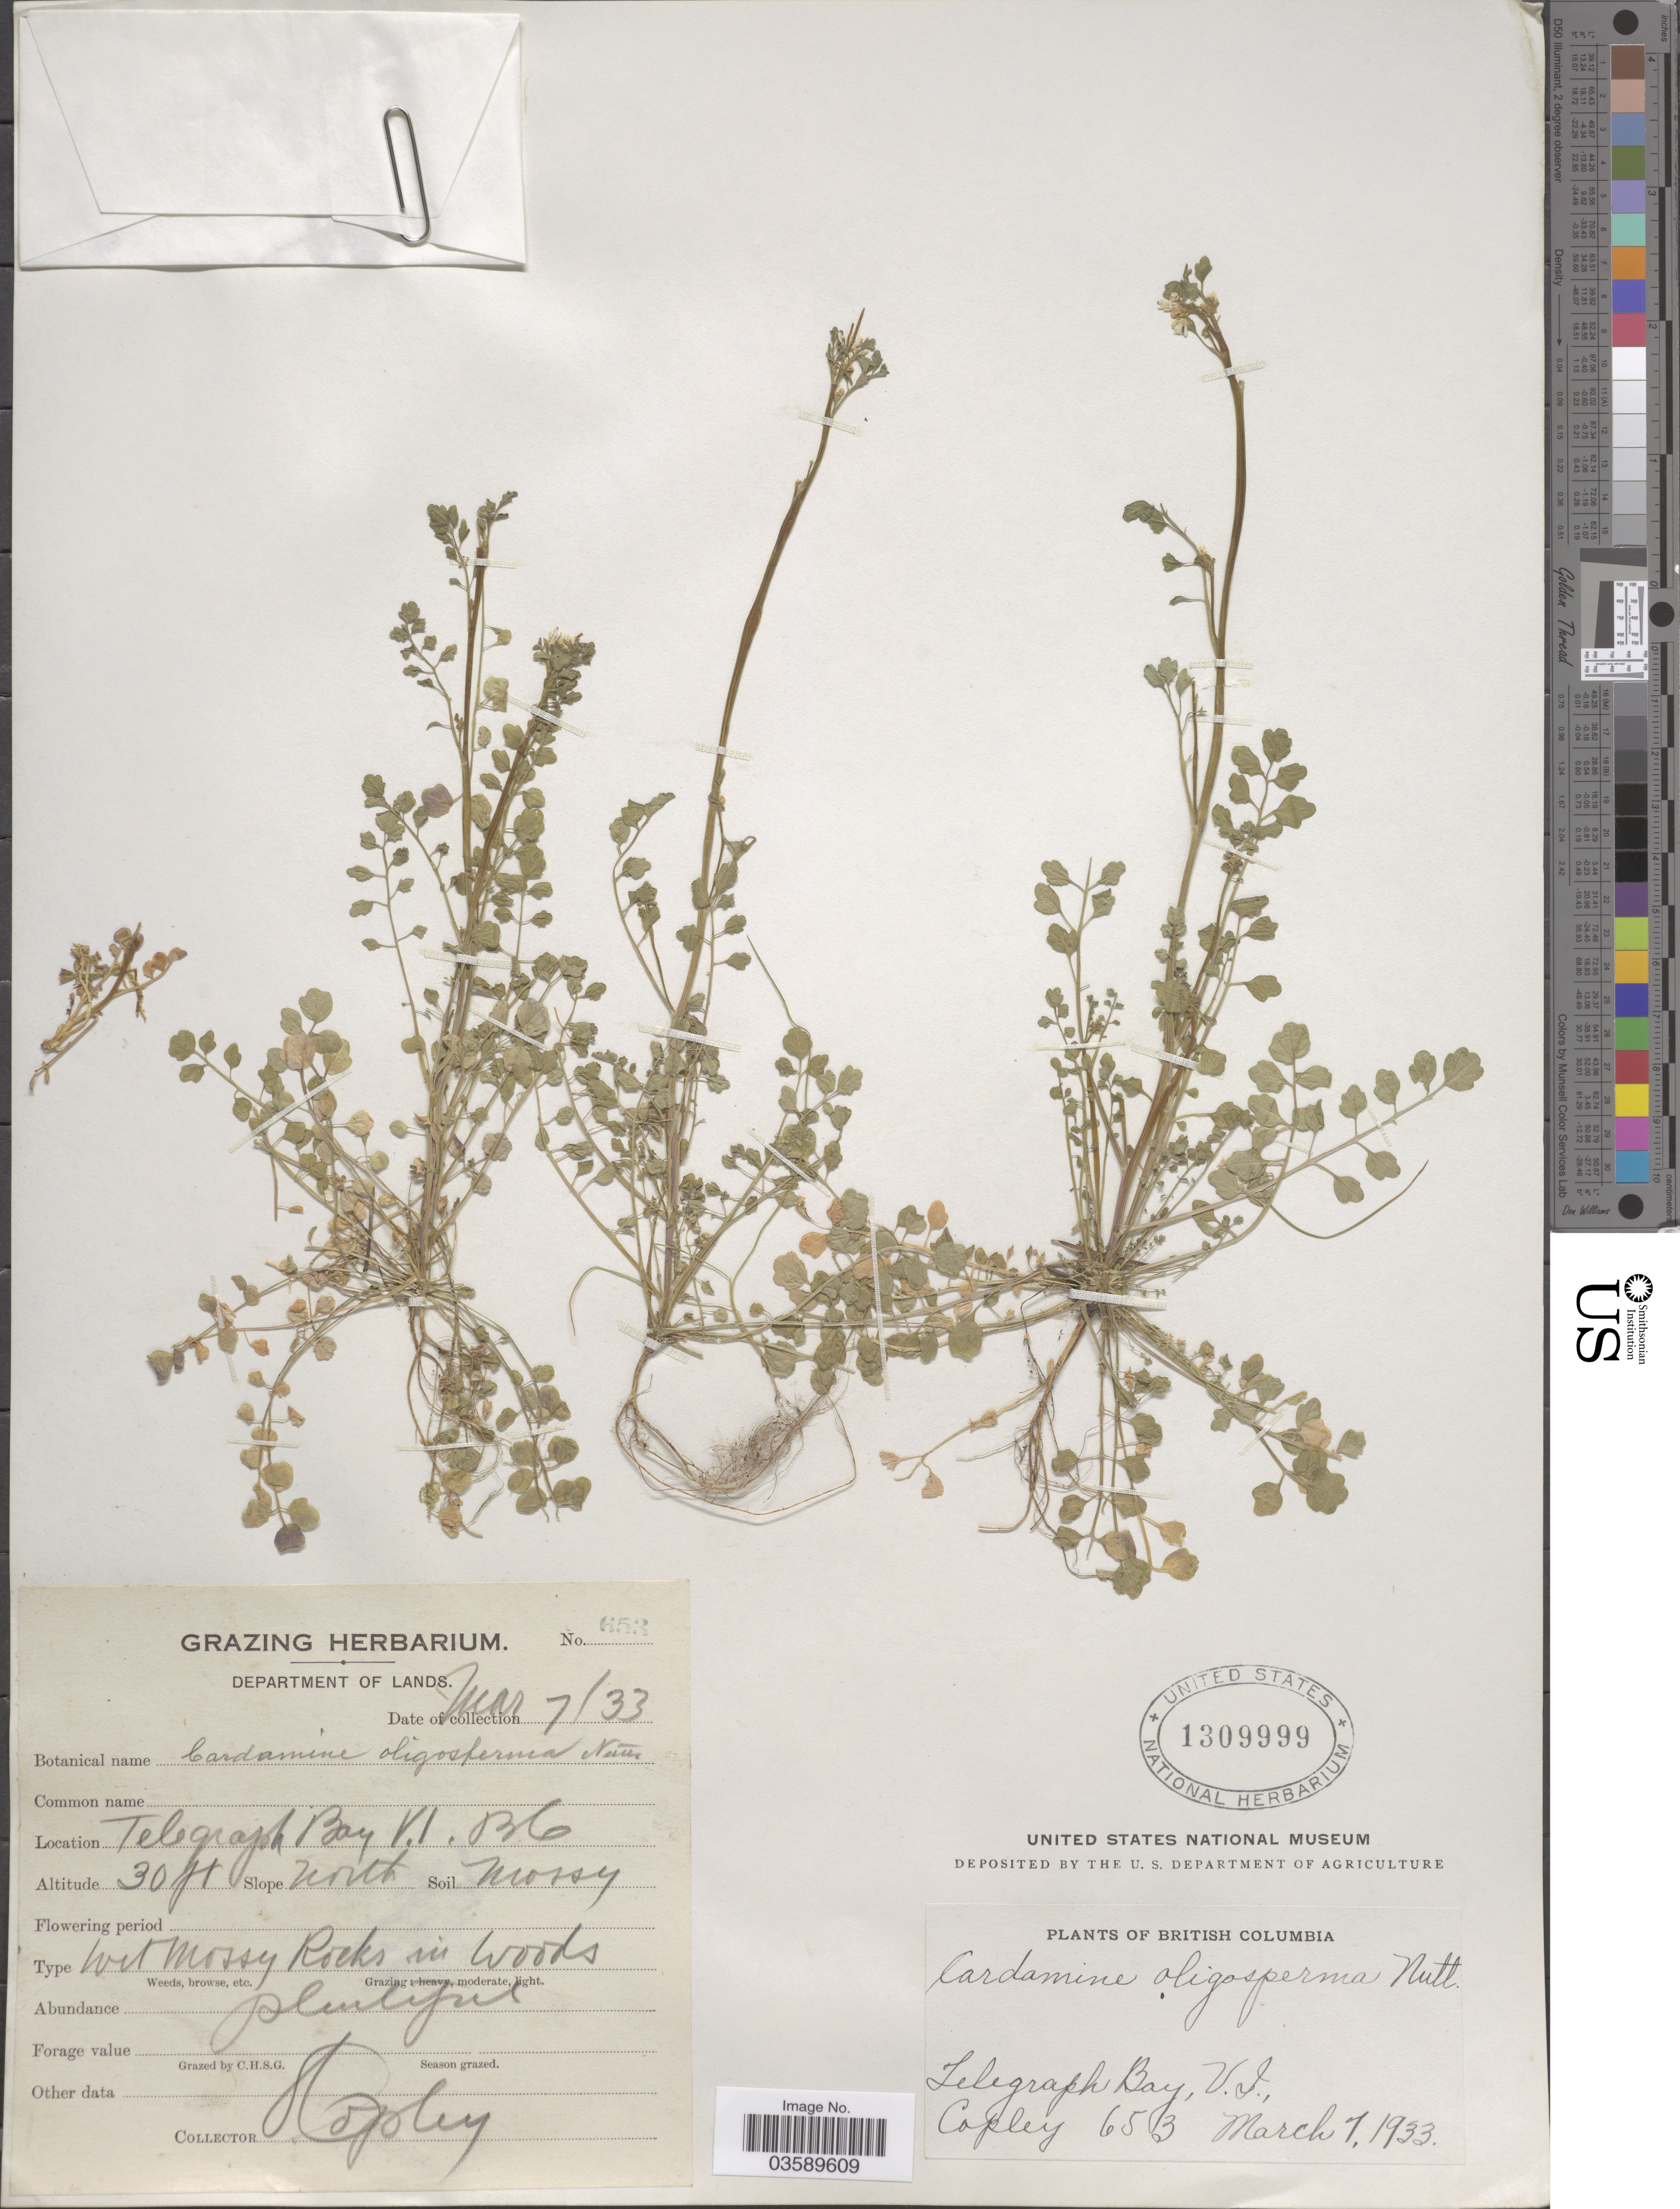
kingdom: Plantae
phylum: Tracheophyta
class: Magnoliopsida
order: Brassicales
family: Brassicaceae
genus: Cardamine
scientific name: Cardamine oligosperma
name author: Nutt.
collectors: Copley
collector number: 653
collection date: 1933-03-07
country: Canada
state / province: British Columbia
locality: Telegraph Bay, V.I. BC. Slope north.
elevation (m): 9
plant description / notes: Precise locality edit: Corrected "136" to "BC"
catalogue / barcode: US 1309999